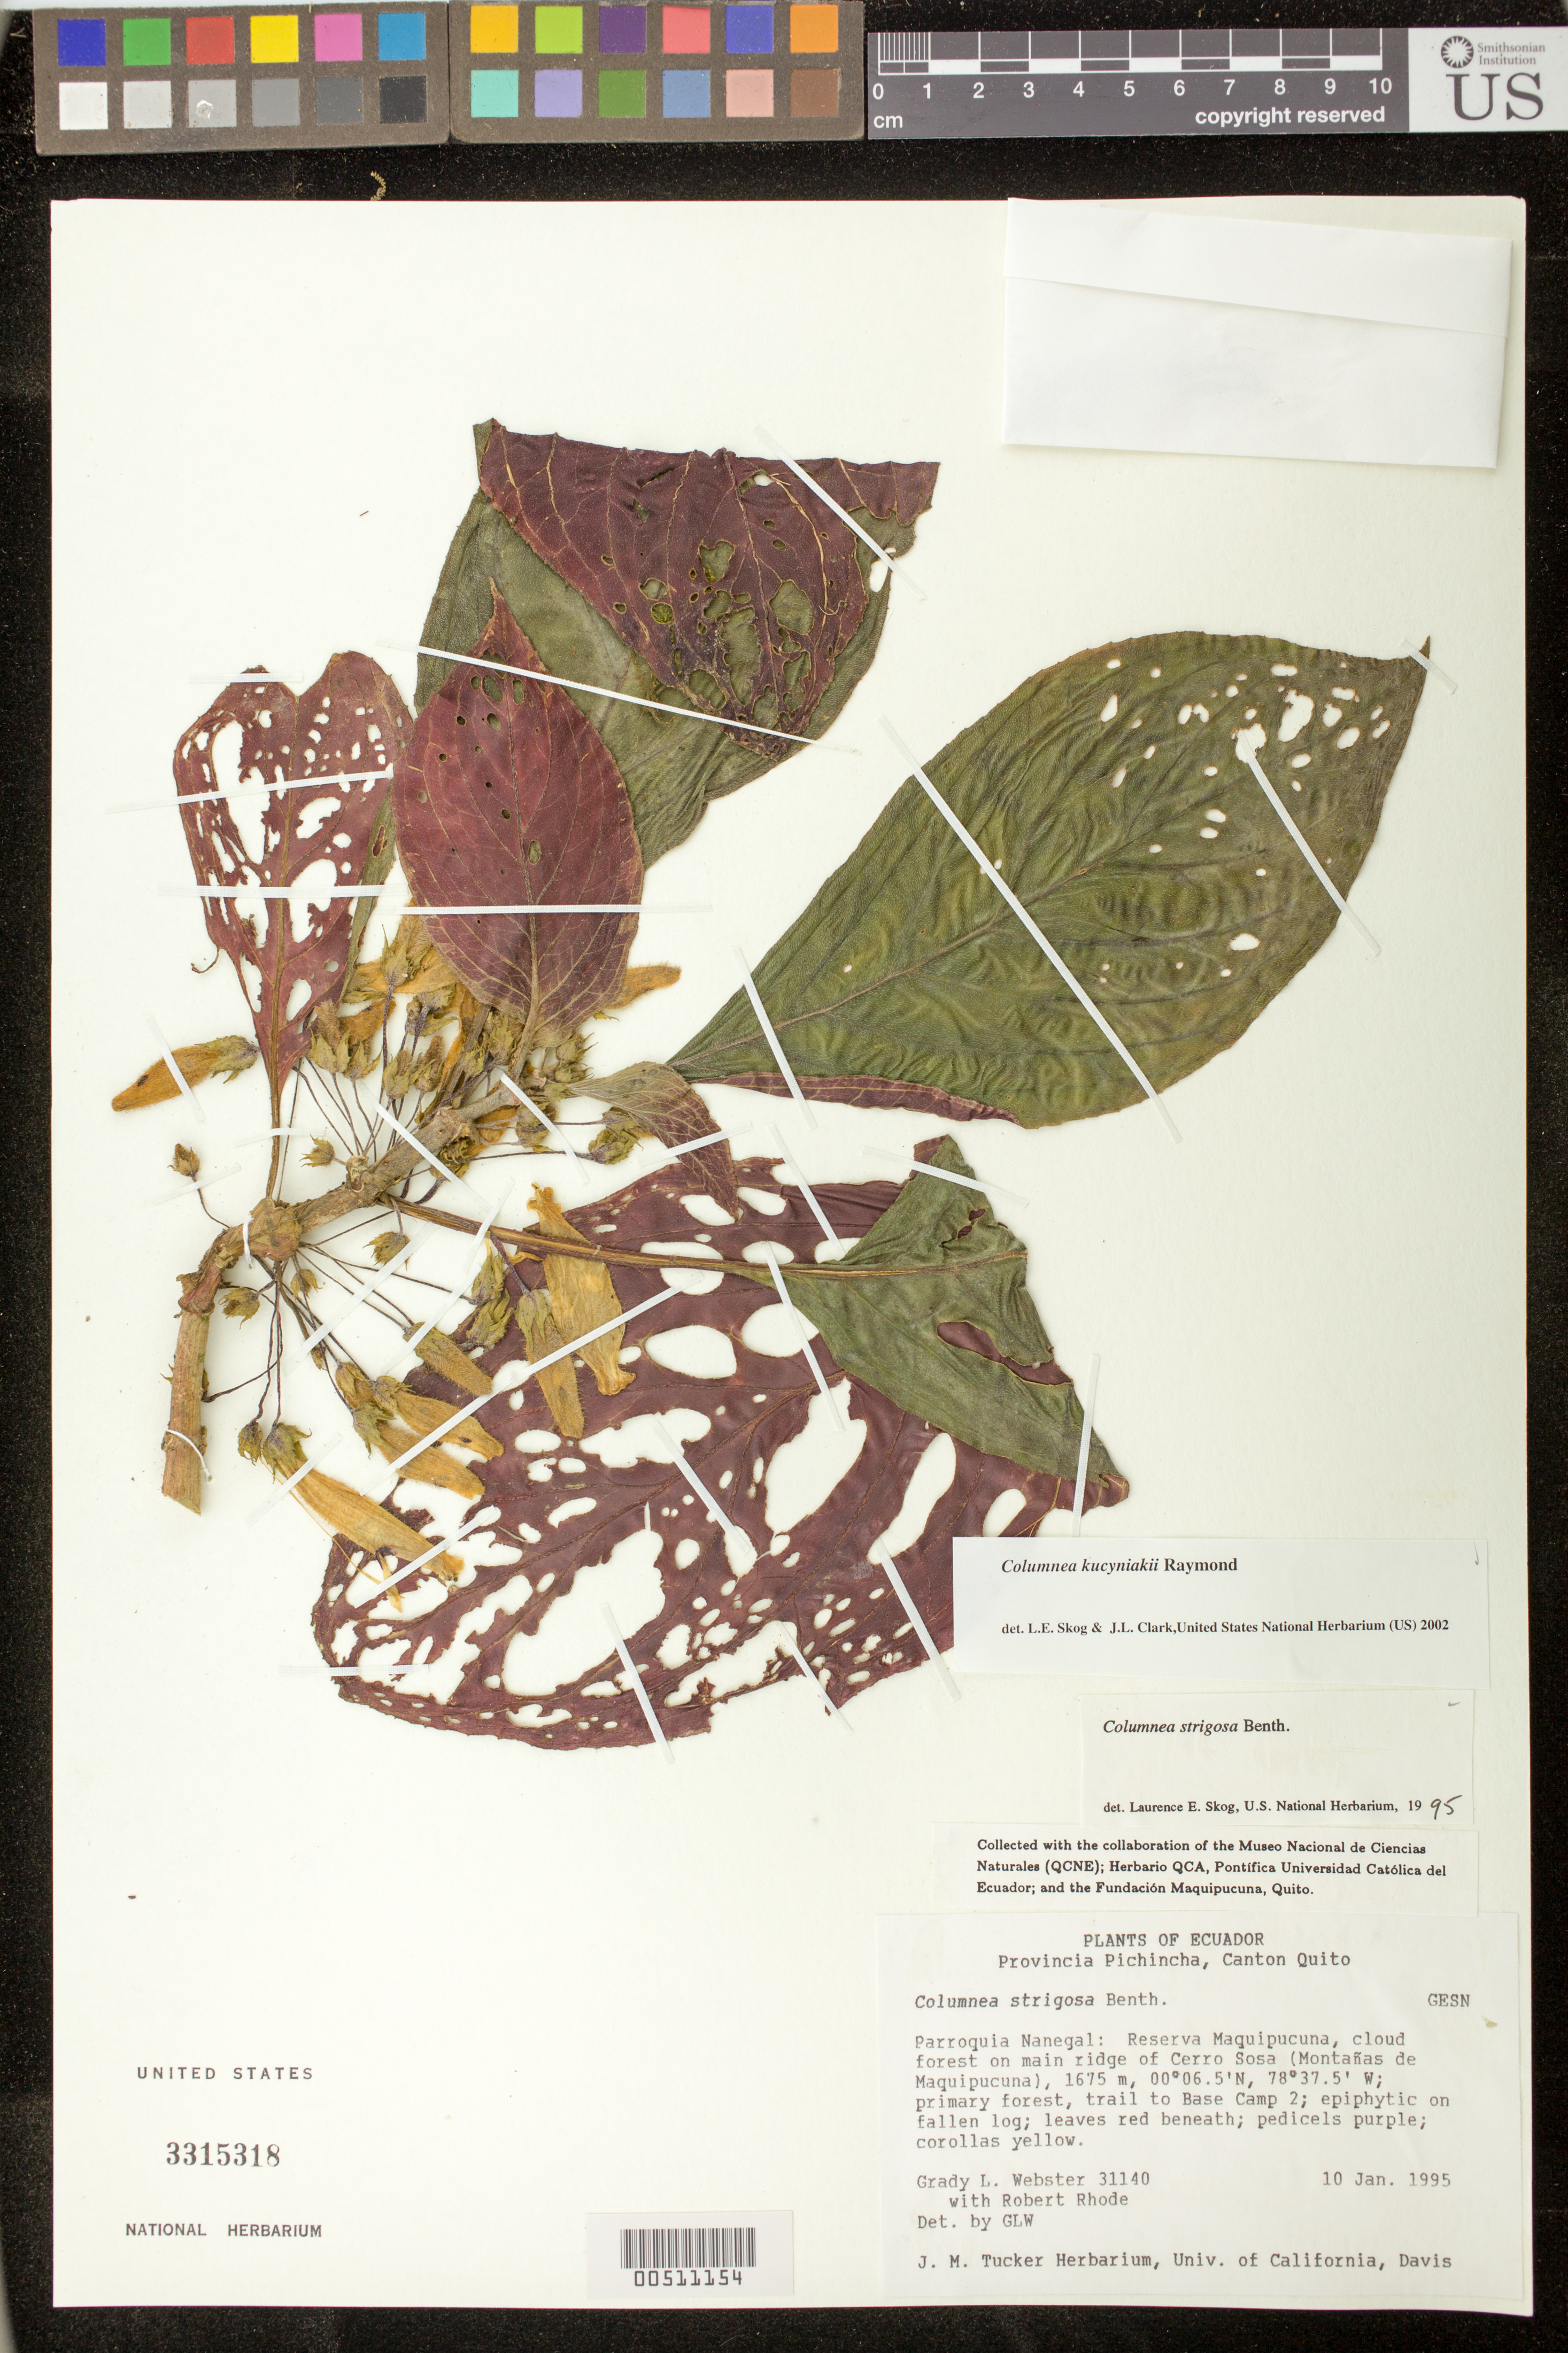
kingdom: Plantae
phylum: Tracheophyta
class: Magnoliopsida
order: Lamiales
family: Gesneriaceae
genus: Columnea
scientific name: Columnea kucyniakii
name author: Raymond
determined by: Clark, J. L.; Skog, Laurence E.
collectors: G. L. Webster & R. Rhode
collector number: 31140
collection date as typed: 10 Jan 1995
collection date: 1995-01-10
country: Ecuador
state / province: Pichincha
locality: Canton Quito, Parroquia Nanegal: Reserva Maquipucuna, on main ridge of Cerro Sosa (Montañas de Maquipucuna), trail to Base Camp 2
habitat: Cloud forest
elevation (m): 1675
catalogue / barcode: US 3315318